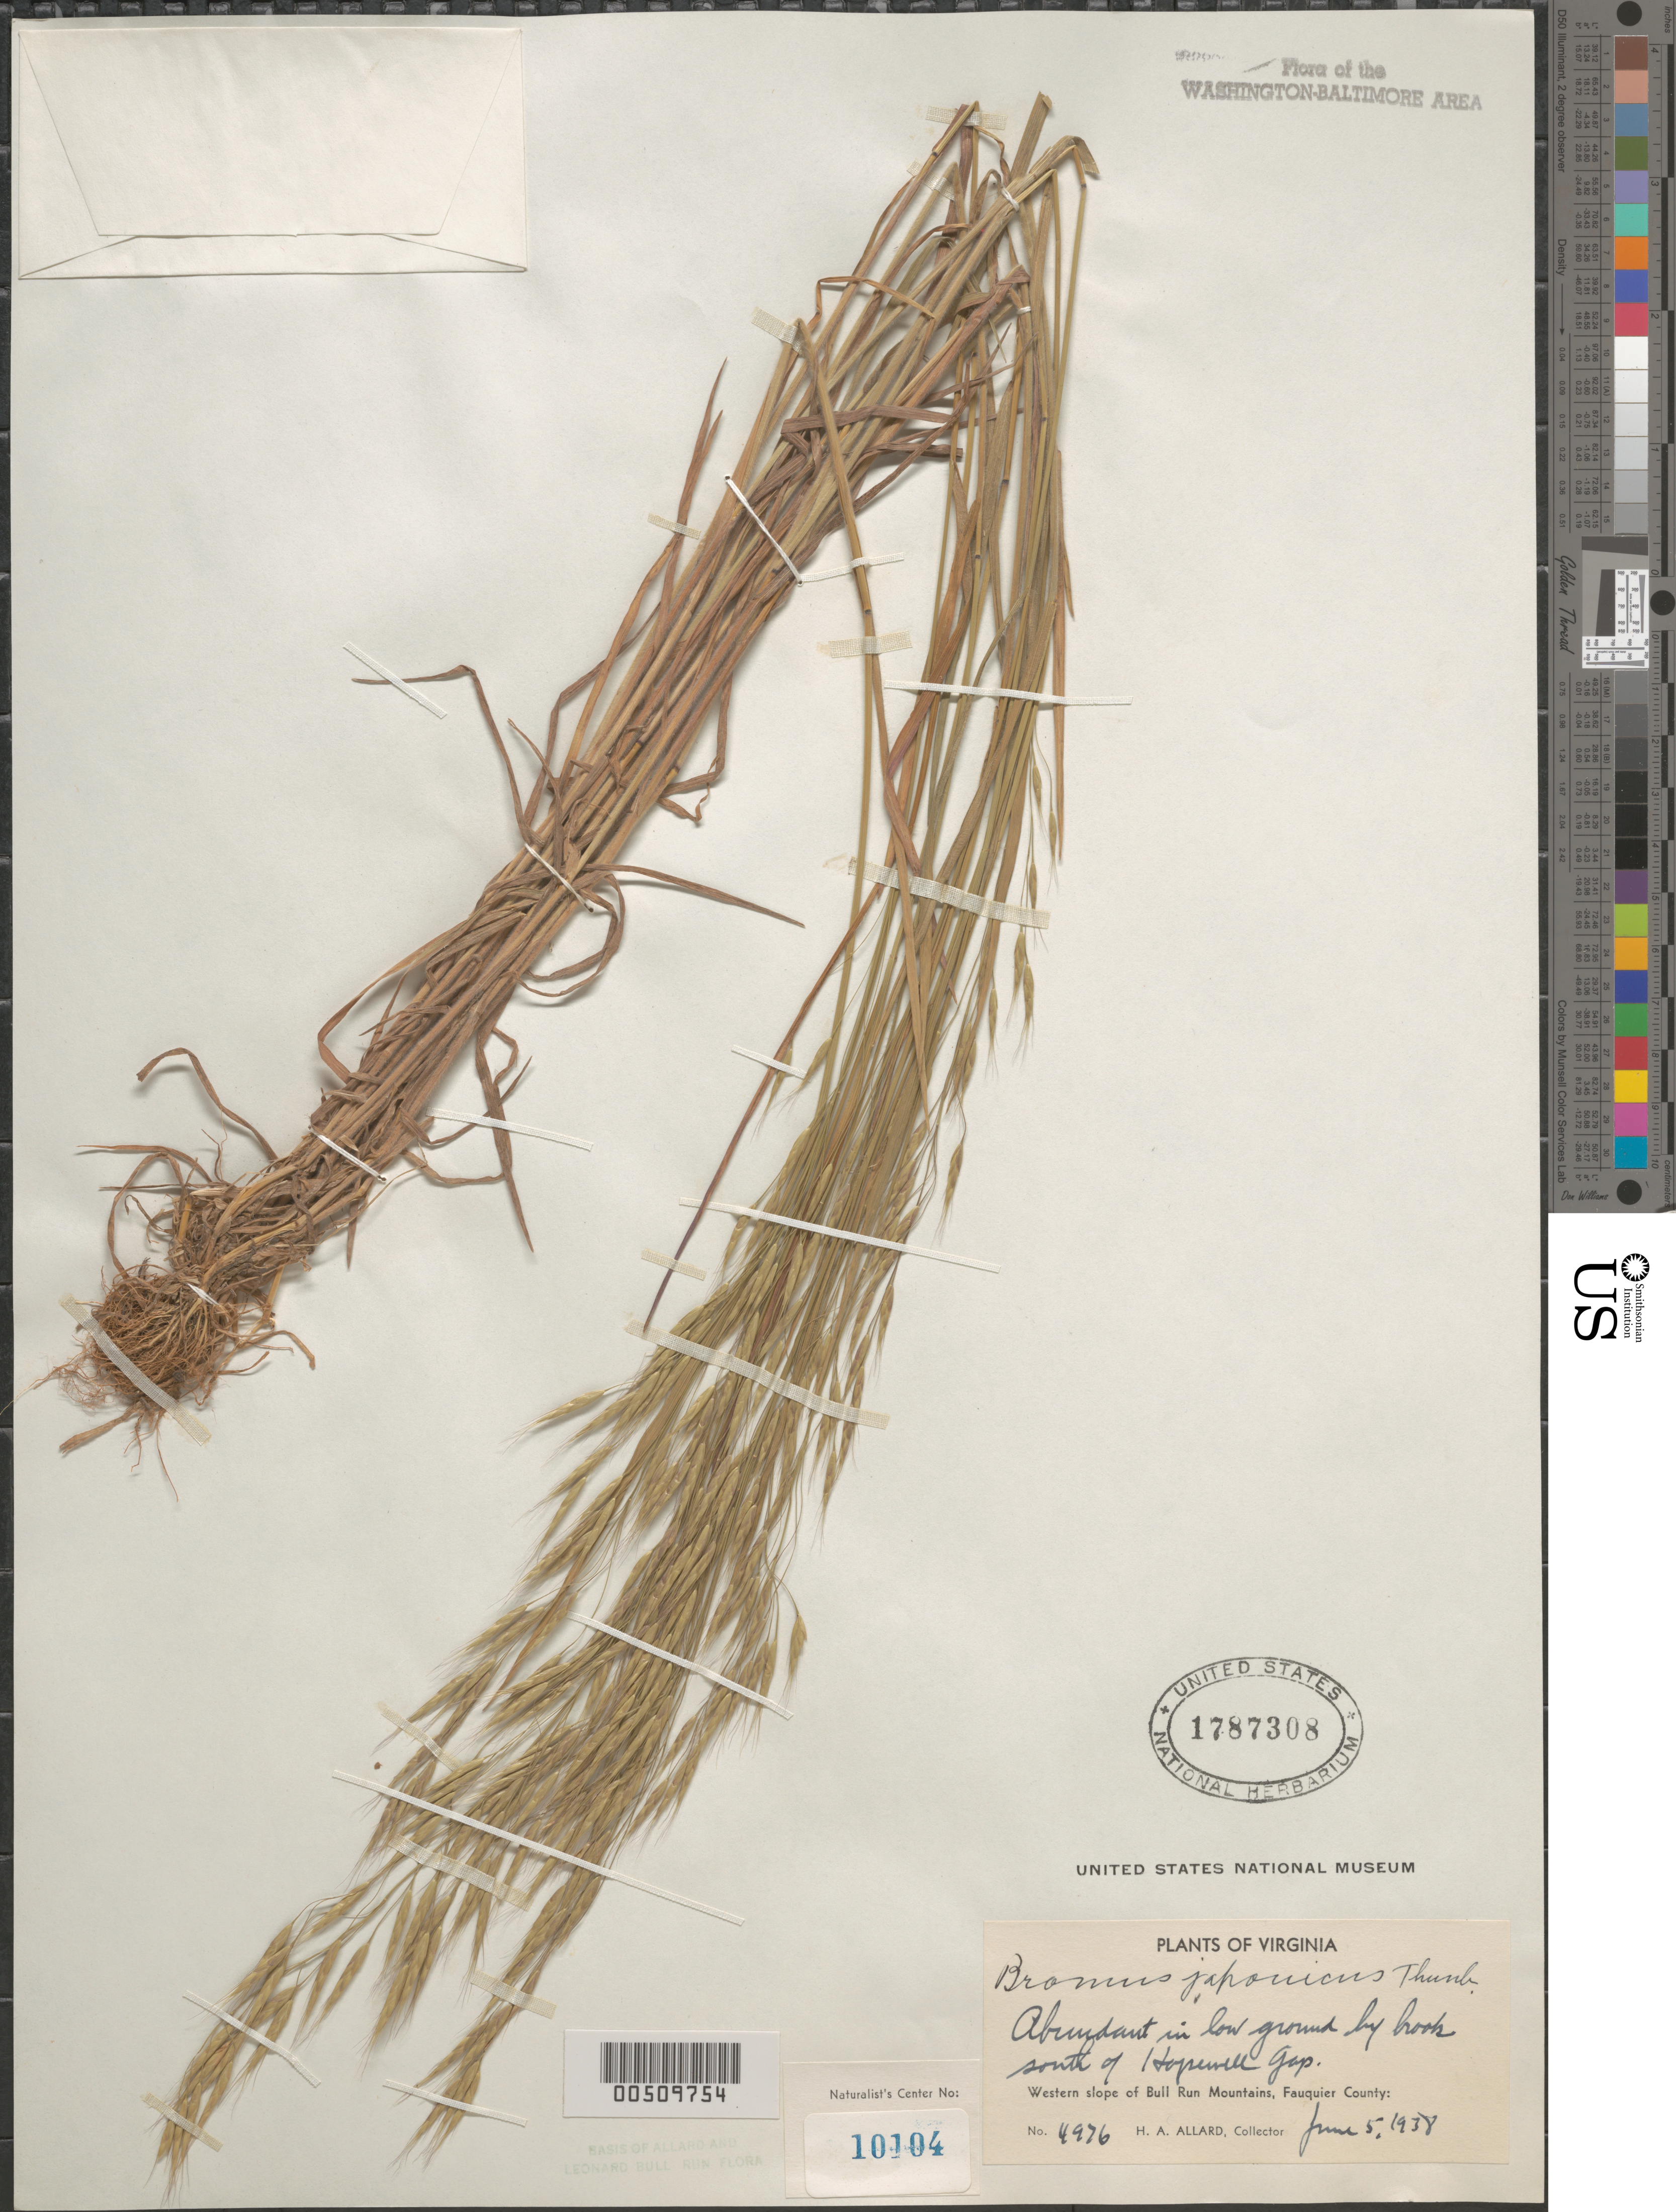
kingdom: Plantae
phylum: Tracheophyta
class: Liliopsida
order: Poales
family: Poaceae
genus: Bromus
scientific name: Bromus japonicus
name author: Houtt.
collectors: H. A. Allard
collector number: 4976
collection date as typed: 05 Jun 1938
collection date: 1938-06-05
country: United States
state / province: Virginia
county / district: Fauquier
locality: Bull Run Mts., S of Hopewell Gap Bull Run Mts.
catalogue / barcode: US 1787308